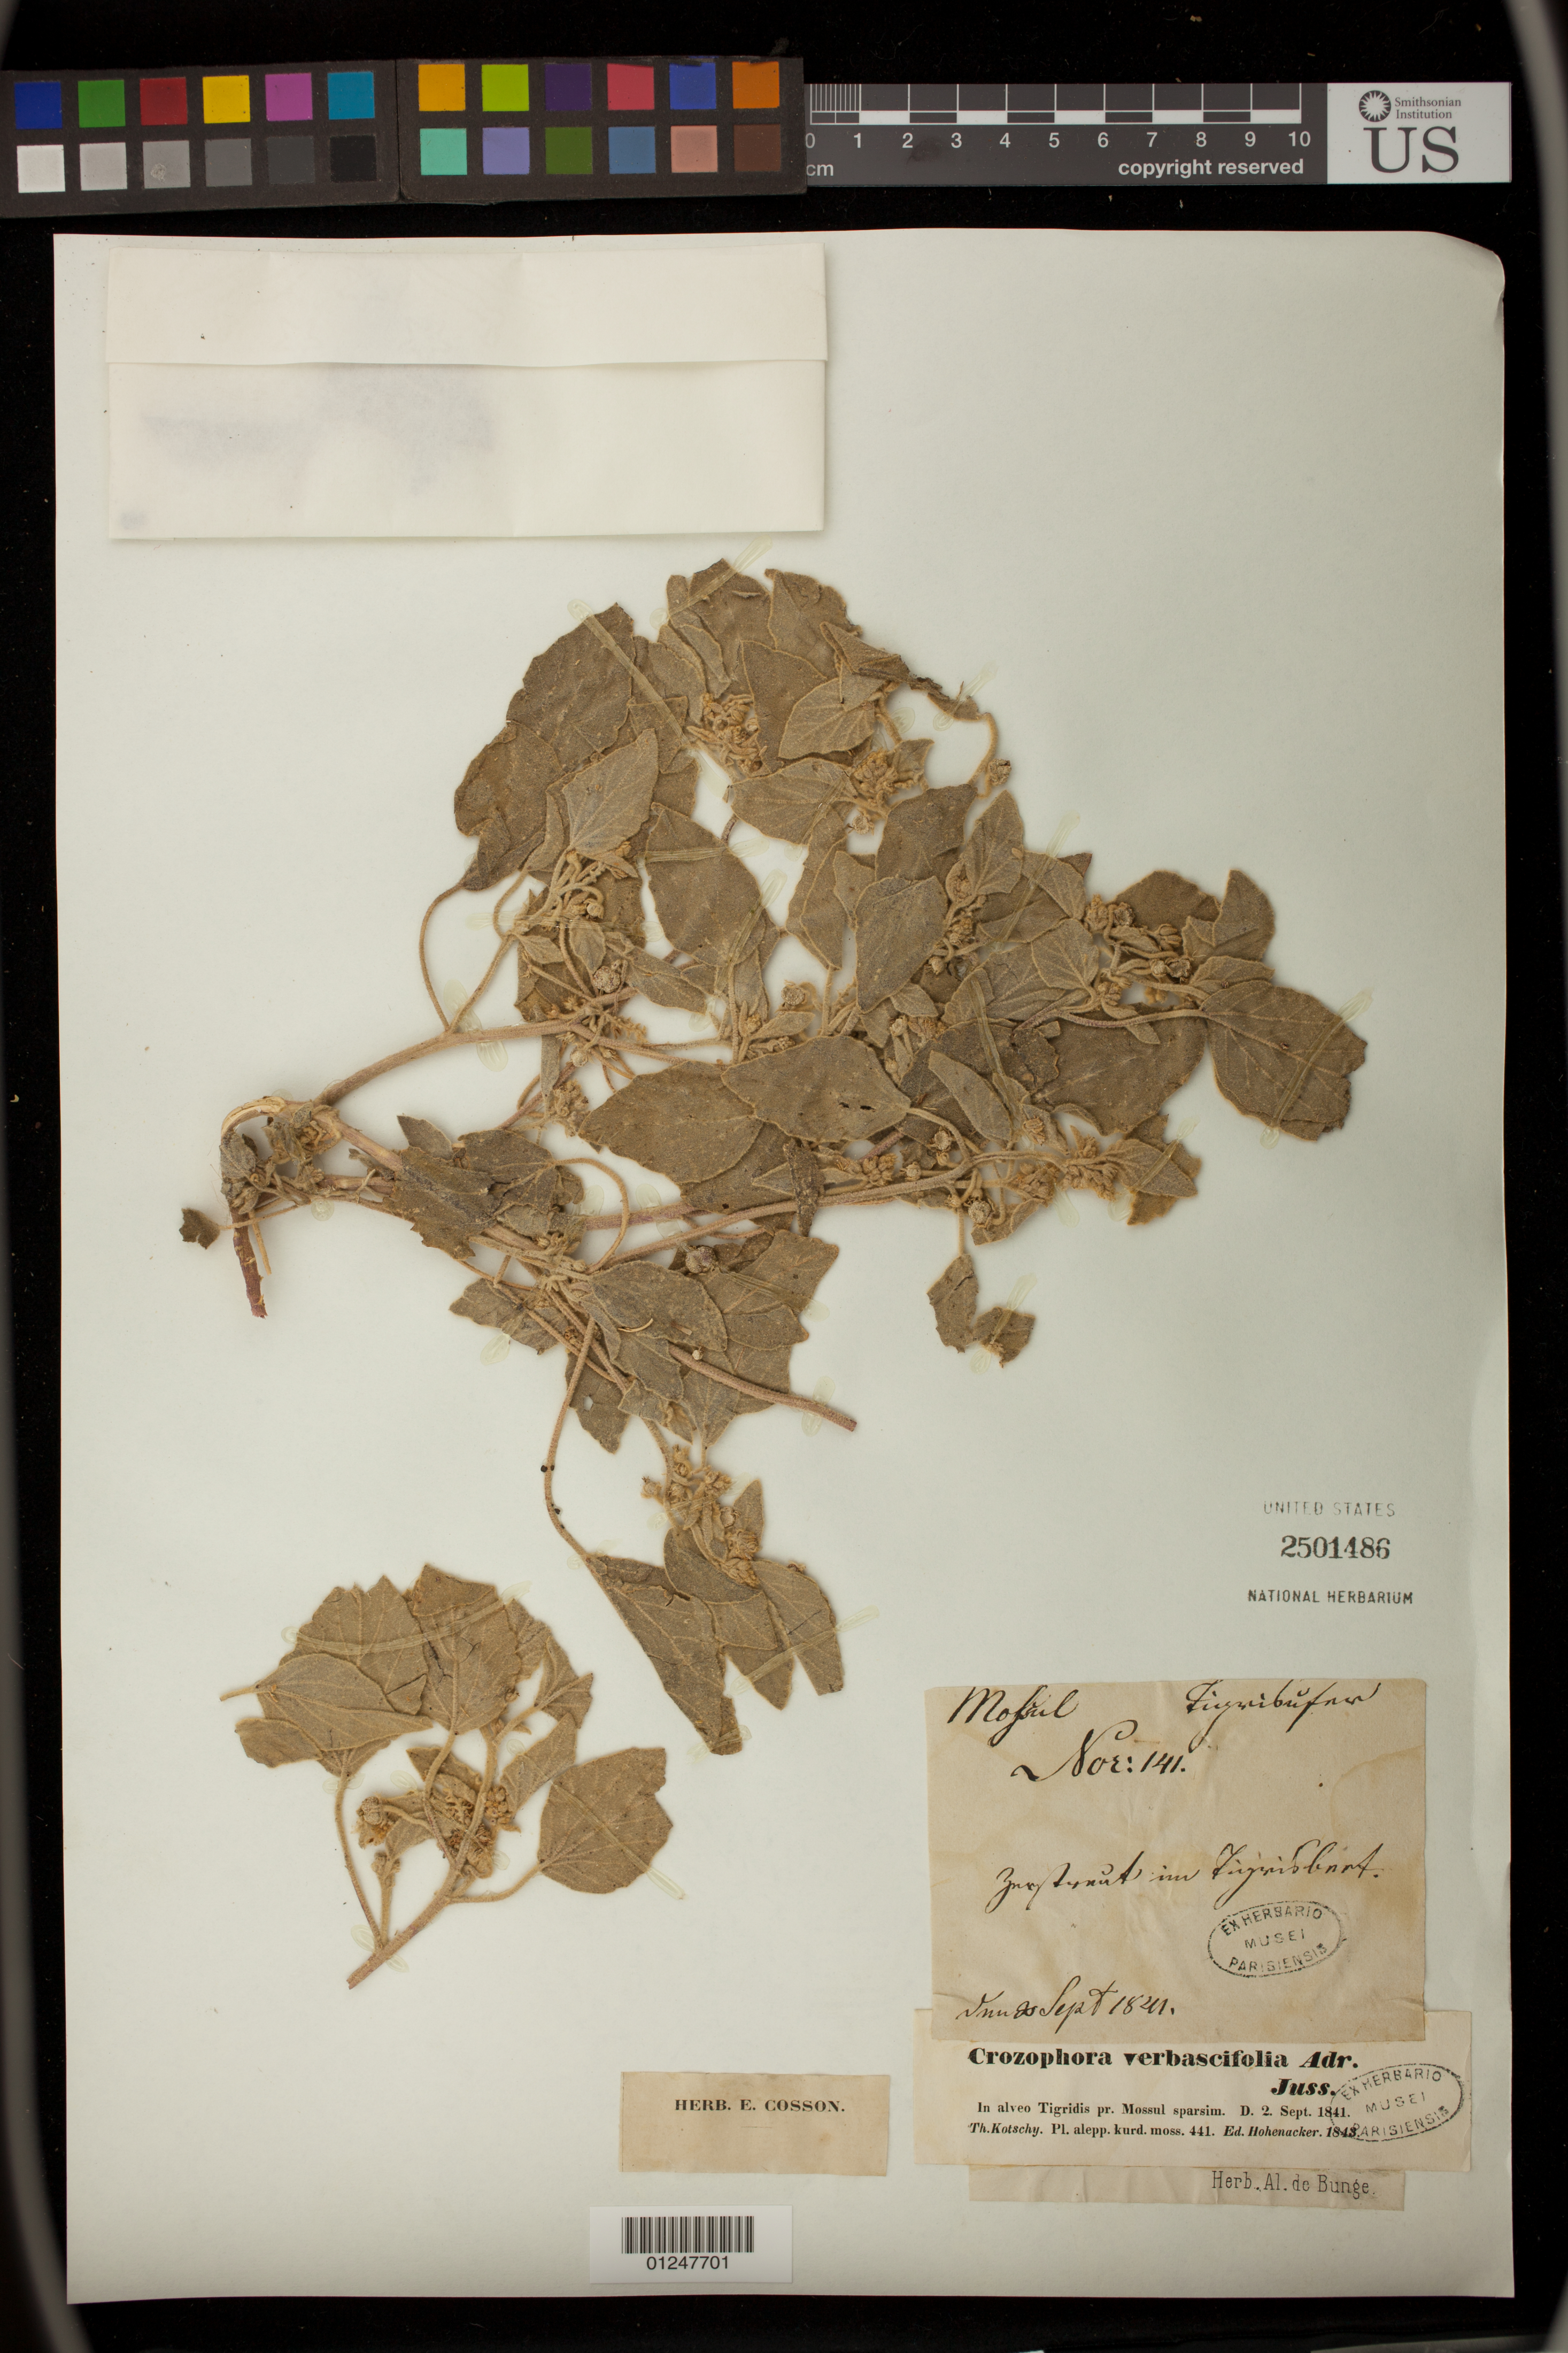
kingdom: Plantae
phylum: Tracheophyta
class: Magnoliopsida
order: Malpighiales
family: Euphorbiaceae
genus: Chrozophora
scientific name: Chrozophora verbascifolia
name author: (Willd.) A. Juss. ex Spreng.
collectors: T. Kotschy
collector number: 141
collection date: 1841-09-02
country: Iraq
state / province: Ninawá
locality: In alveo Tigridis pr. Mossul sparsim.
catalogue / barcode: US 2501486